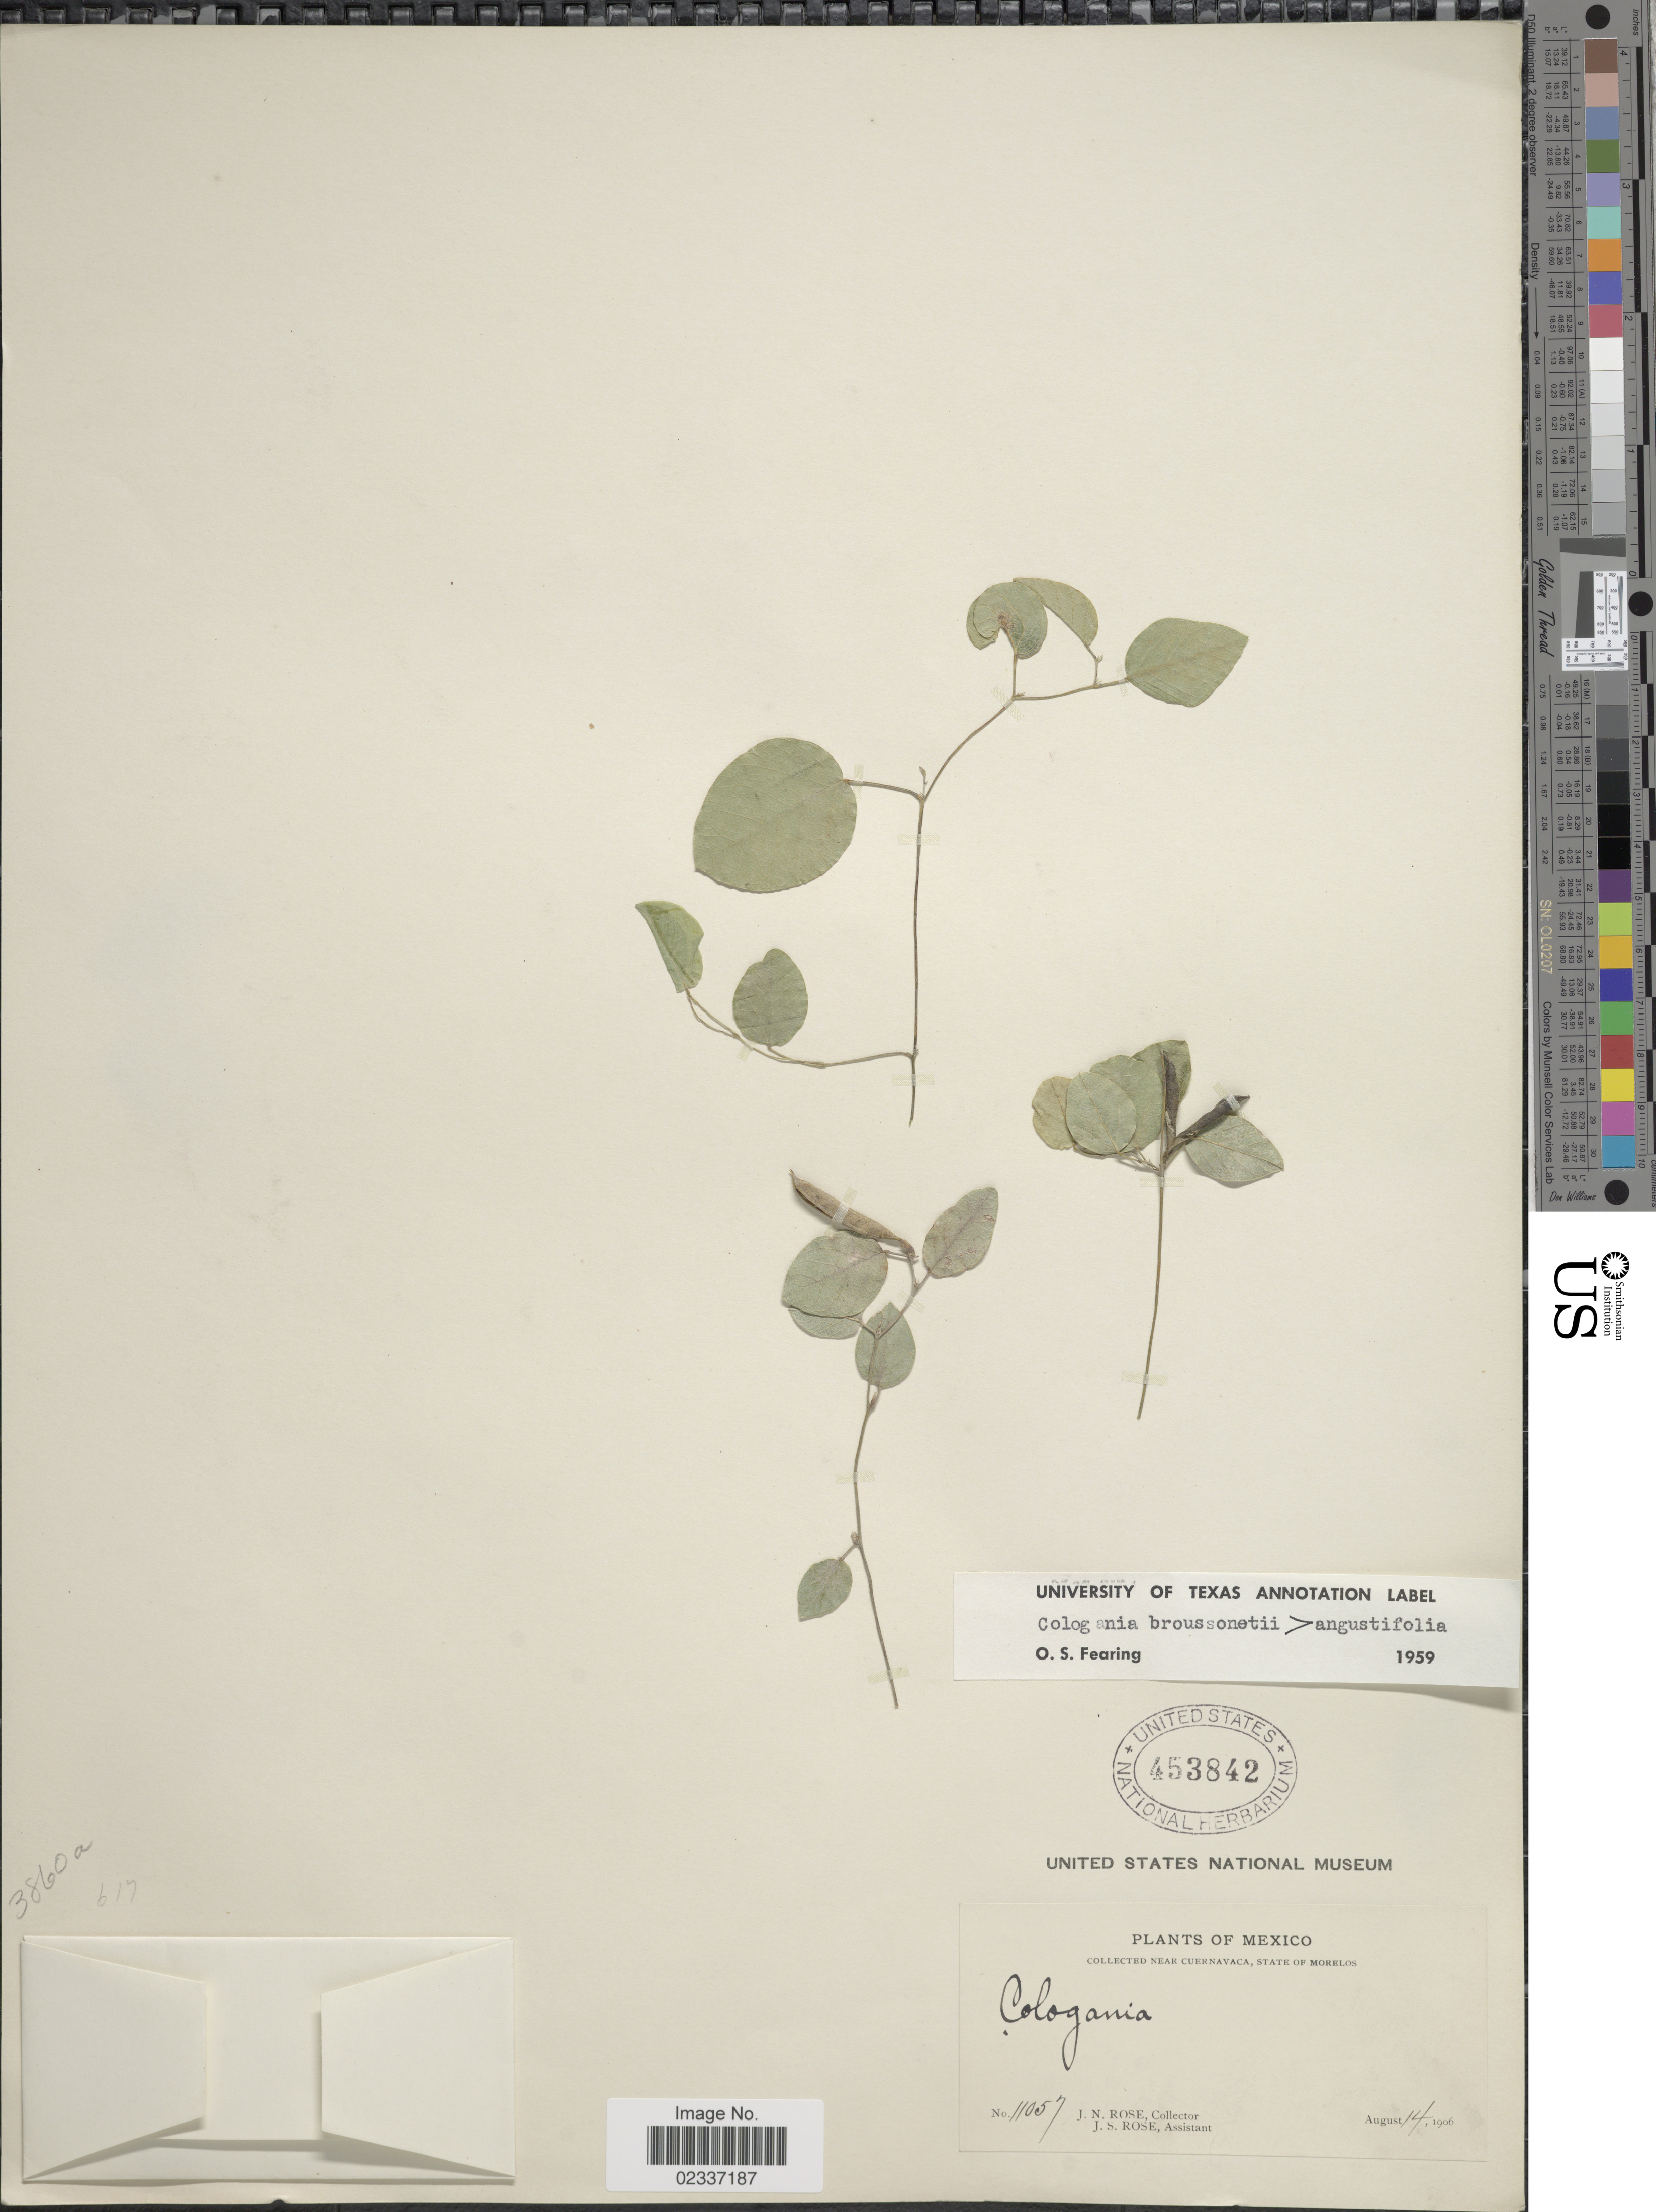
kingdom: Plantae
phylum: Tracheophyta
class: Magnoliopsida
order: Fabales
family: Fabaceae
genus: Cologania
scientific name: Cologania broussonetii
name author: (Balb.) DC.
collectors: J. N. Rose & J. S. Rose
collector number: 11057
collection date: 1906-08-14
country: Mexico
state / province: Morelos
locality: Near Cuernavaca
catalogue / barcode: US 453842